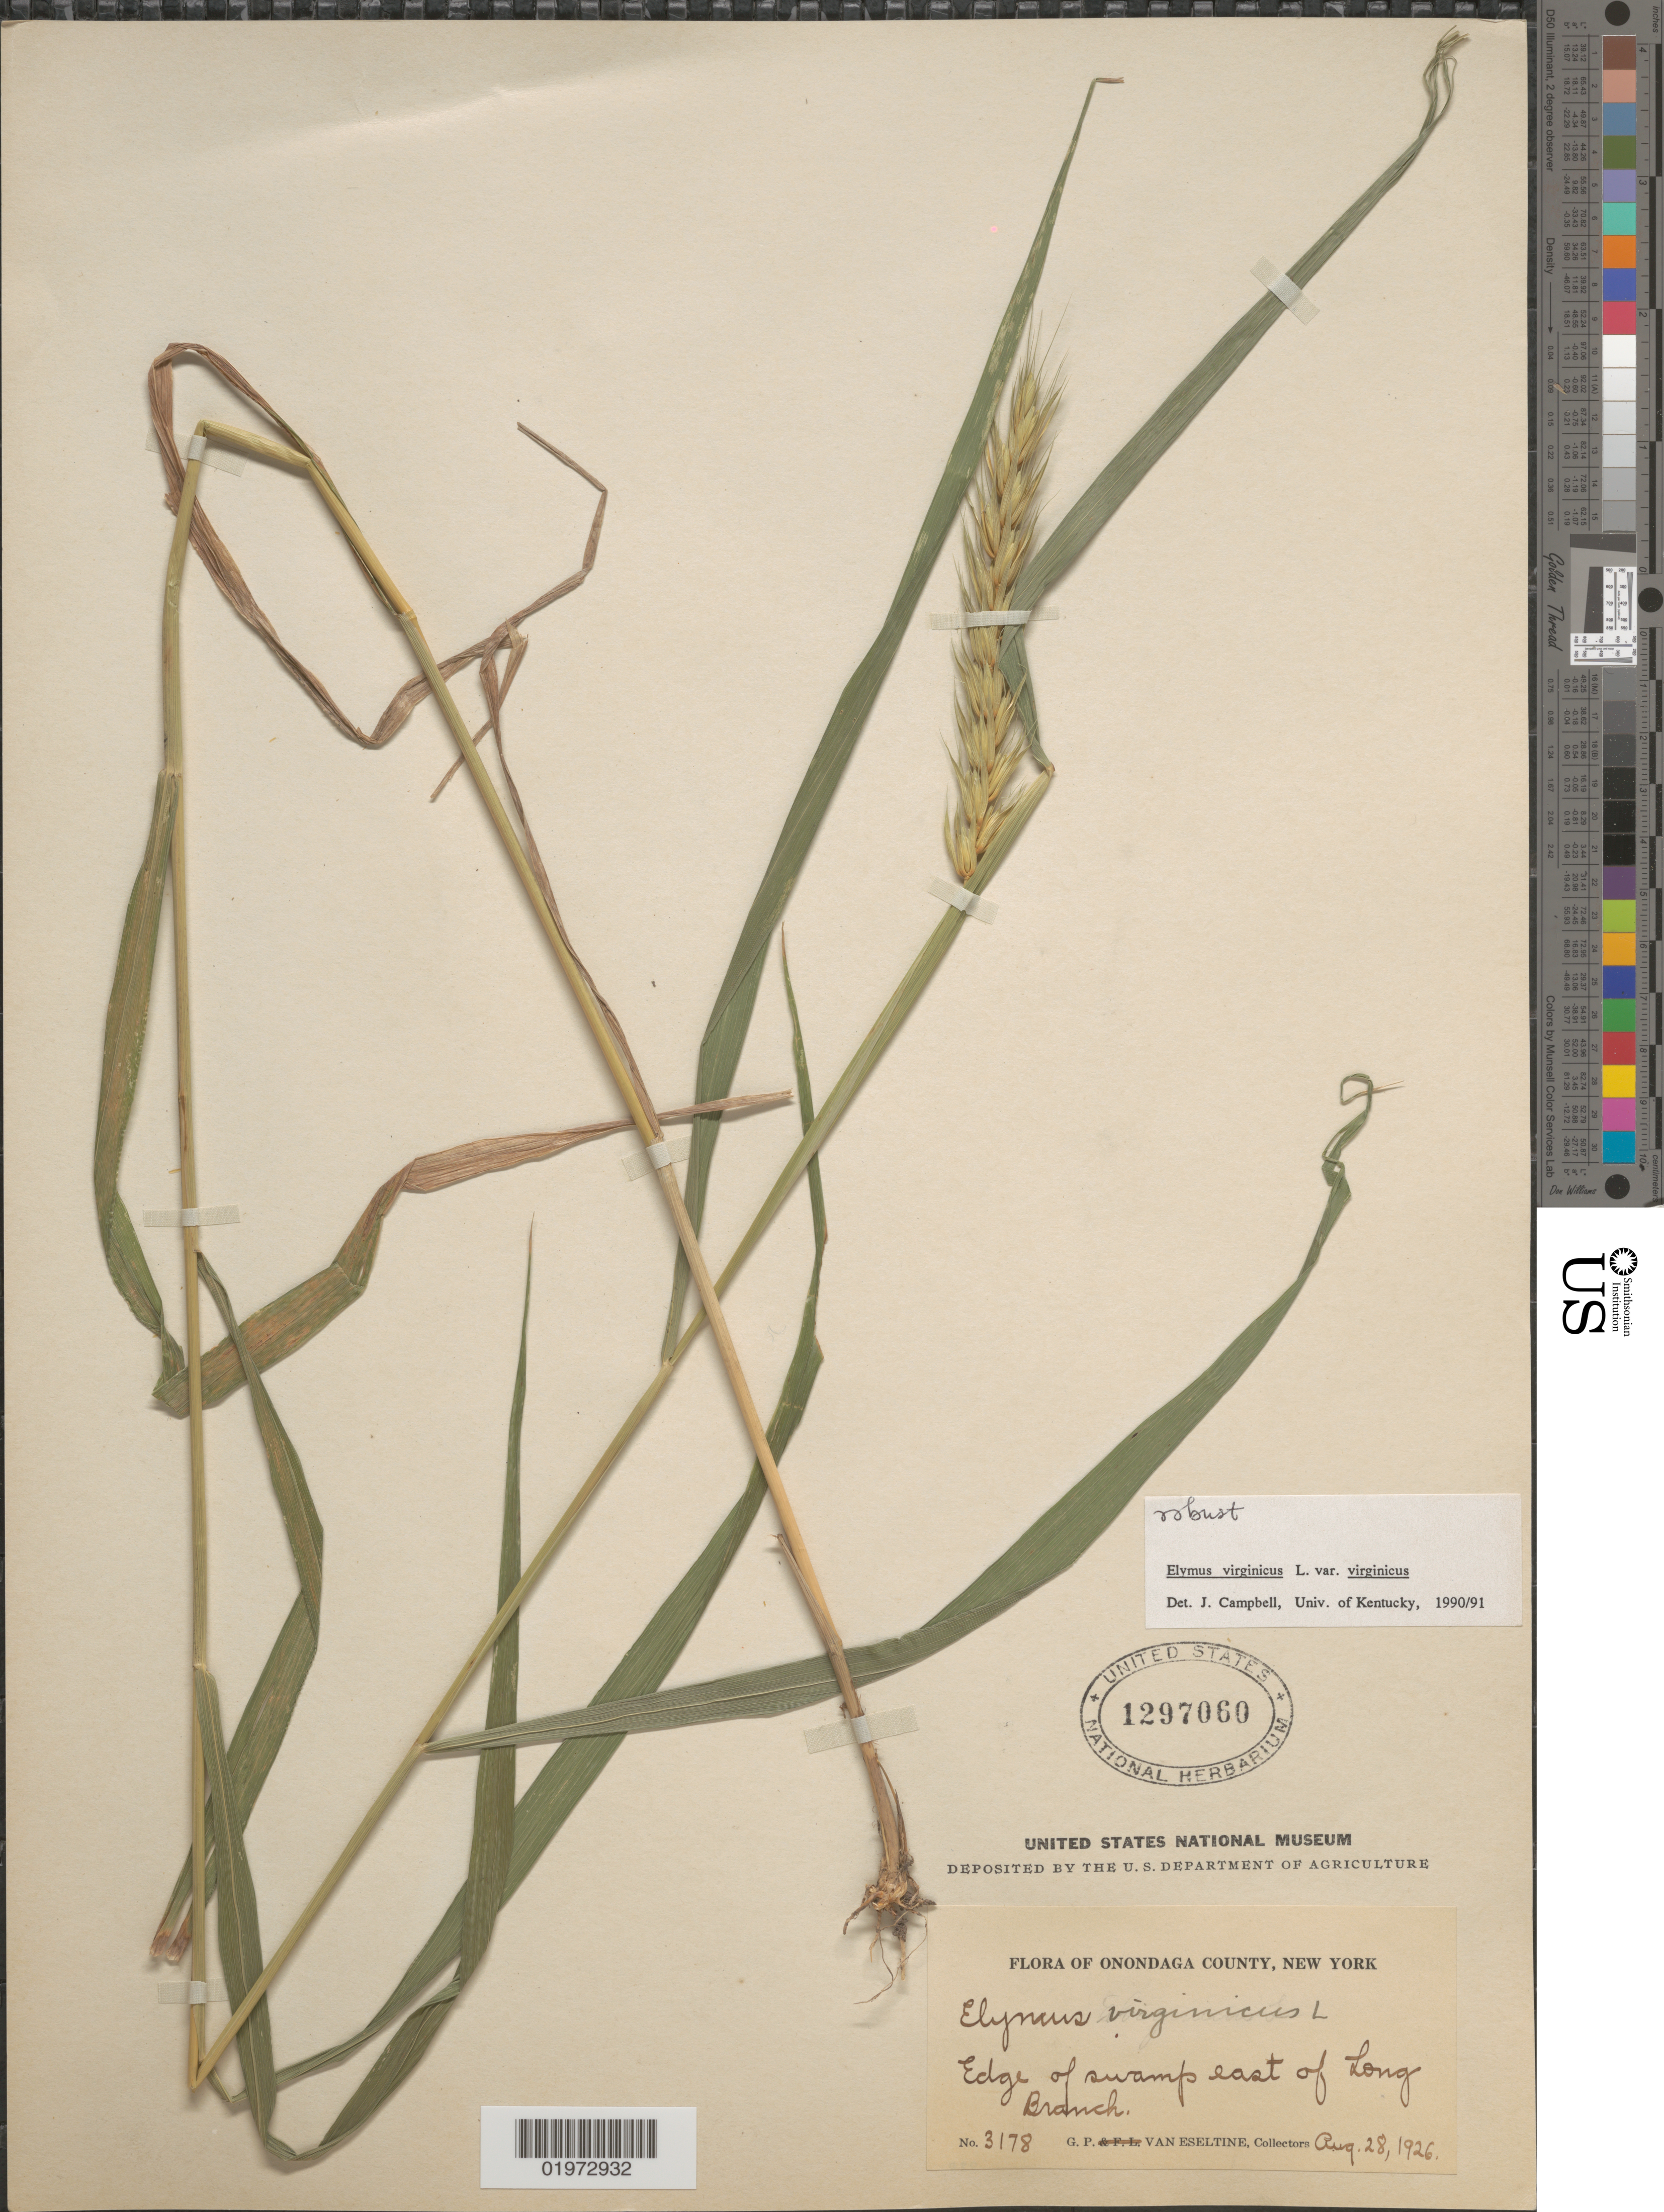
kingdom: Plantae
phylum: Tracheophyta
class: Liliopsida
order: Poales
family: Poaceae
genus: Elymus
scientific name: Elymus virginicus var. halophilus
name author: L.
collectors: G. P. Van Eseltine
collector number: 3178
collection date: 1926-08-28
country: United States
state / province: New York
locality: Onondaga County. Edge of swamp east of Long Branch.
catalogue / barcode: US 1297060